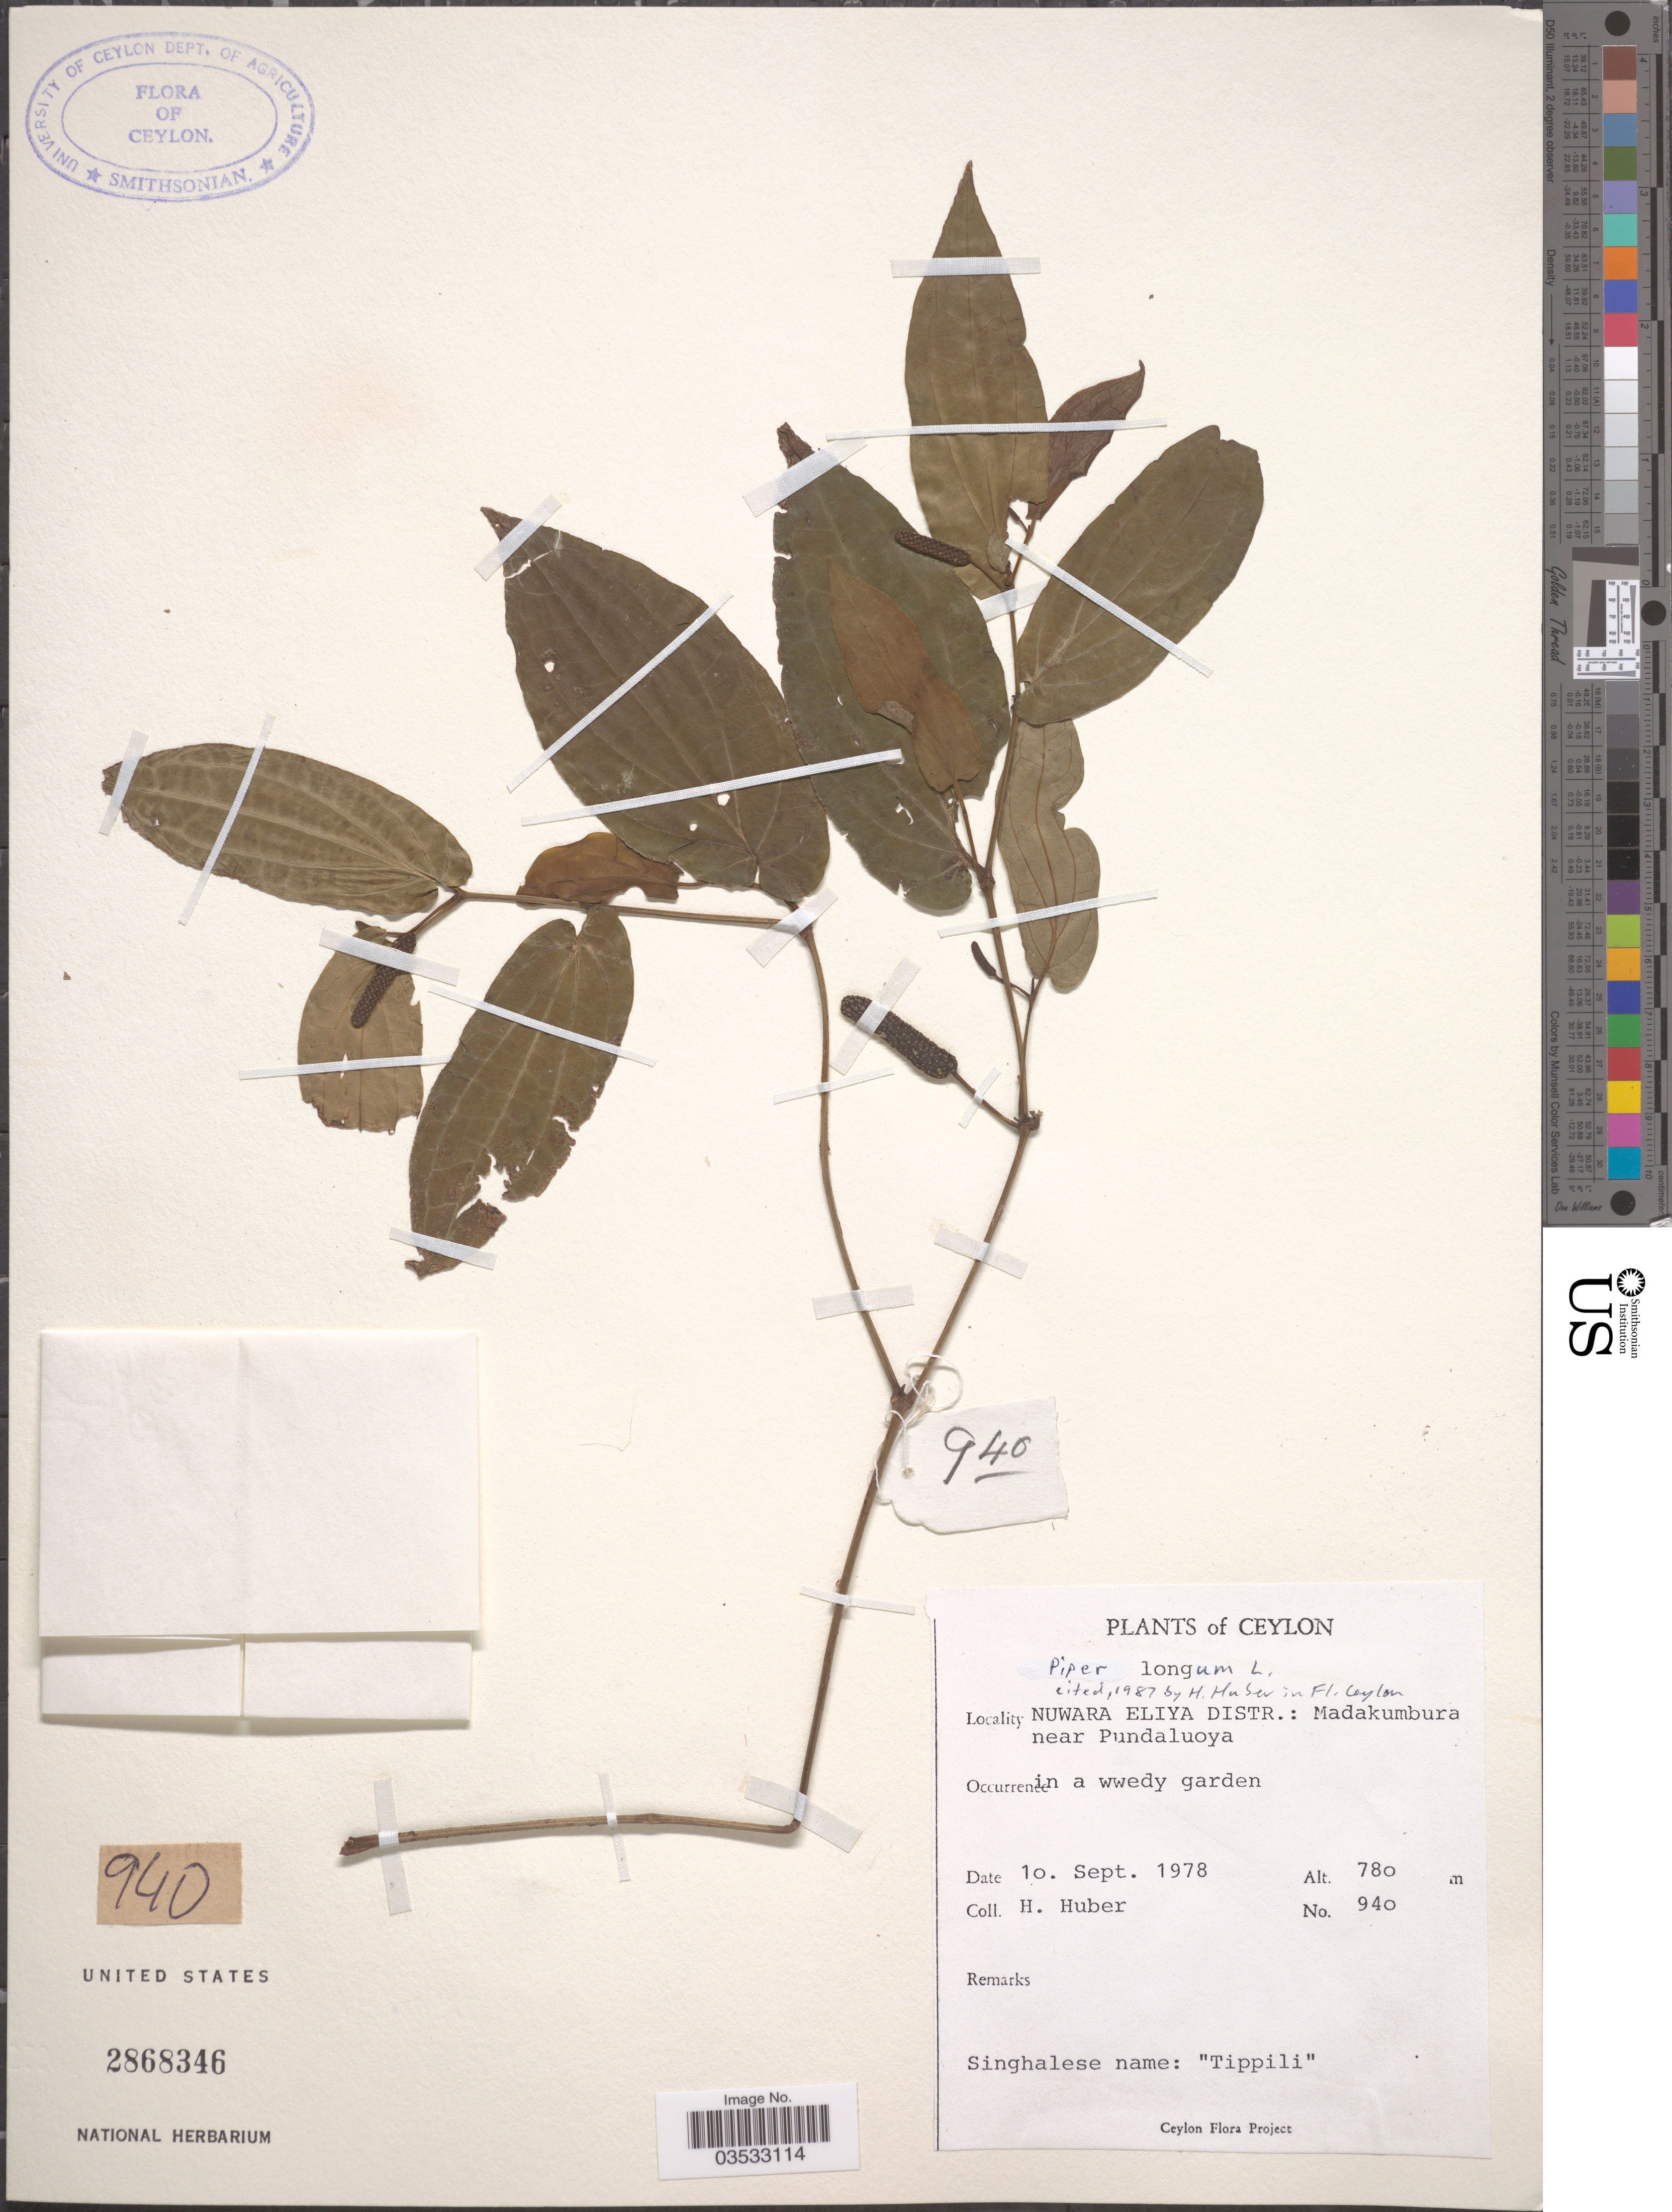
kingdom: Plantae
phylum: Tracheophyta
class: Magnoliopsida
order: Piperales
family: Piperaceae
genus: Piper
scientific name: Piper longum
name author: L.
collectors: H. Huber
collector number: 940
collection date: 1978-09-10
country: Sri Lanka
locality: Ceylon. Nuwara Eliya Distr.: Madakumbura near Pundaluoya.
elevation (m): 780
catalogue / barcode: US 2868346